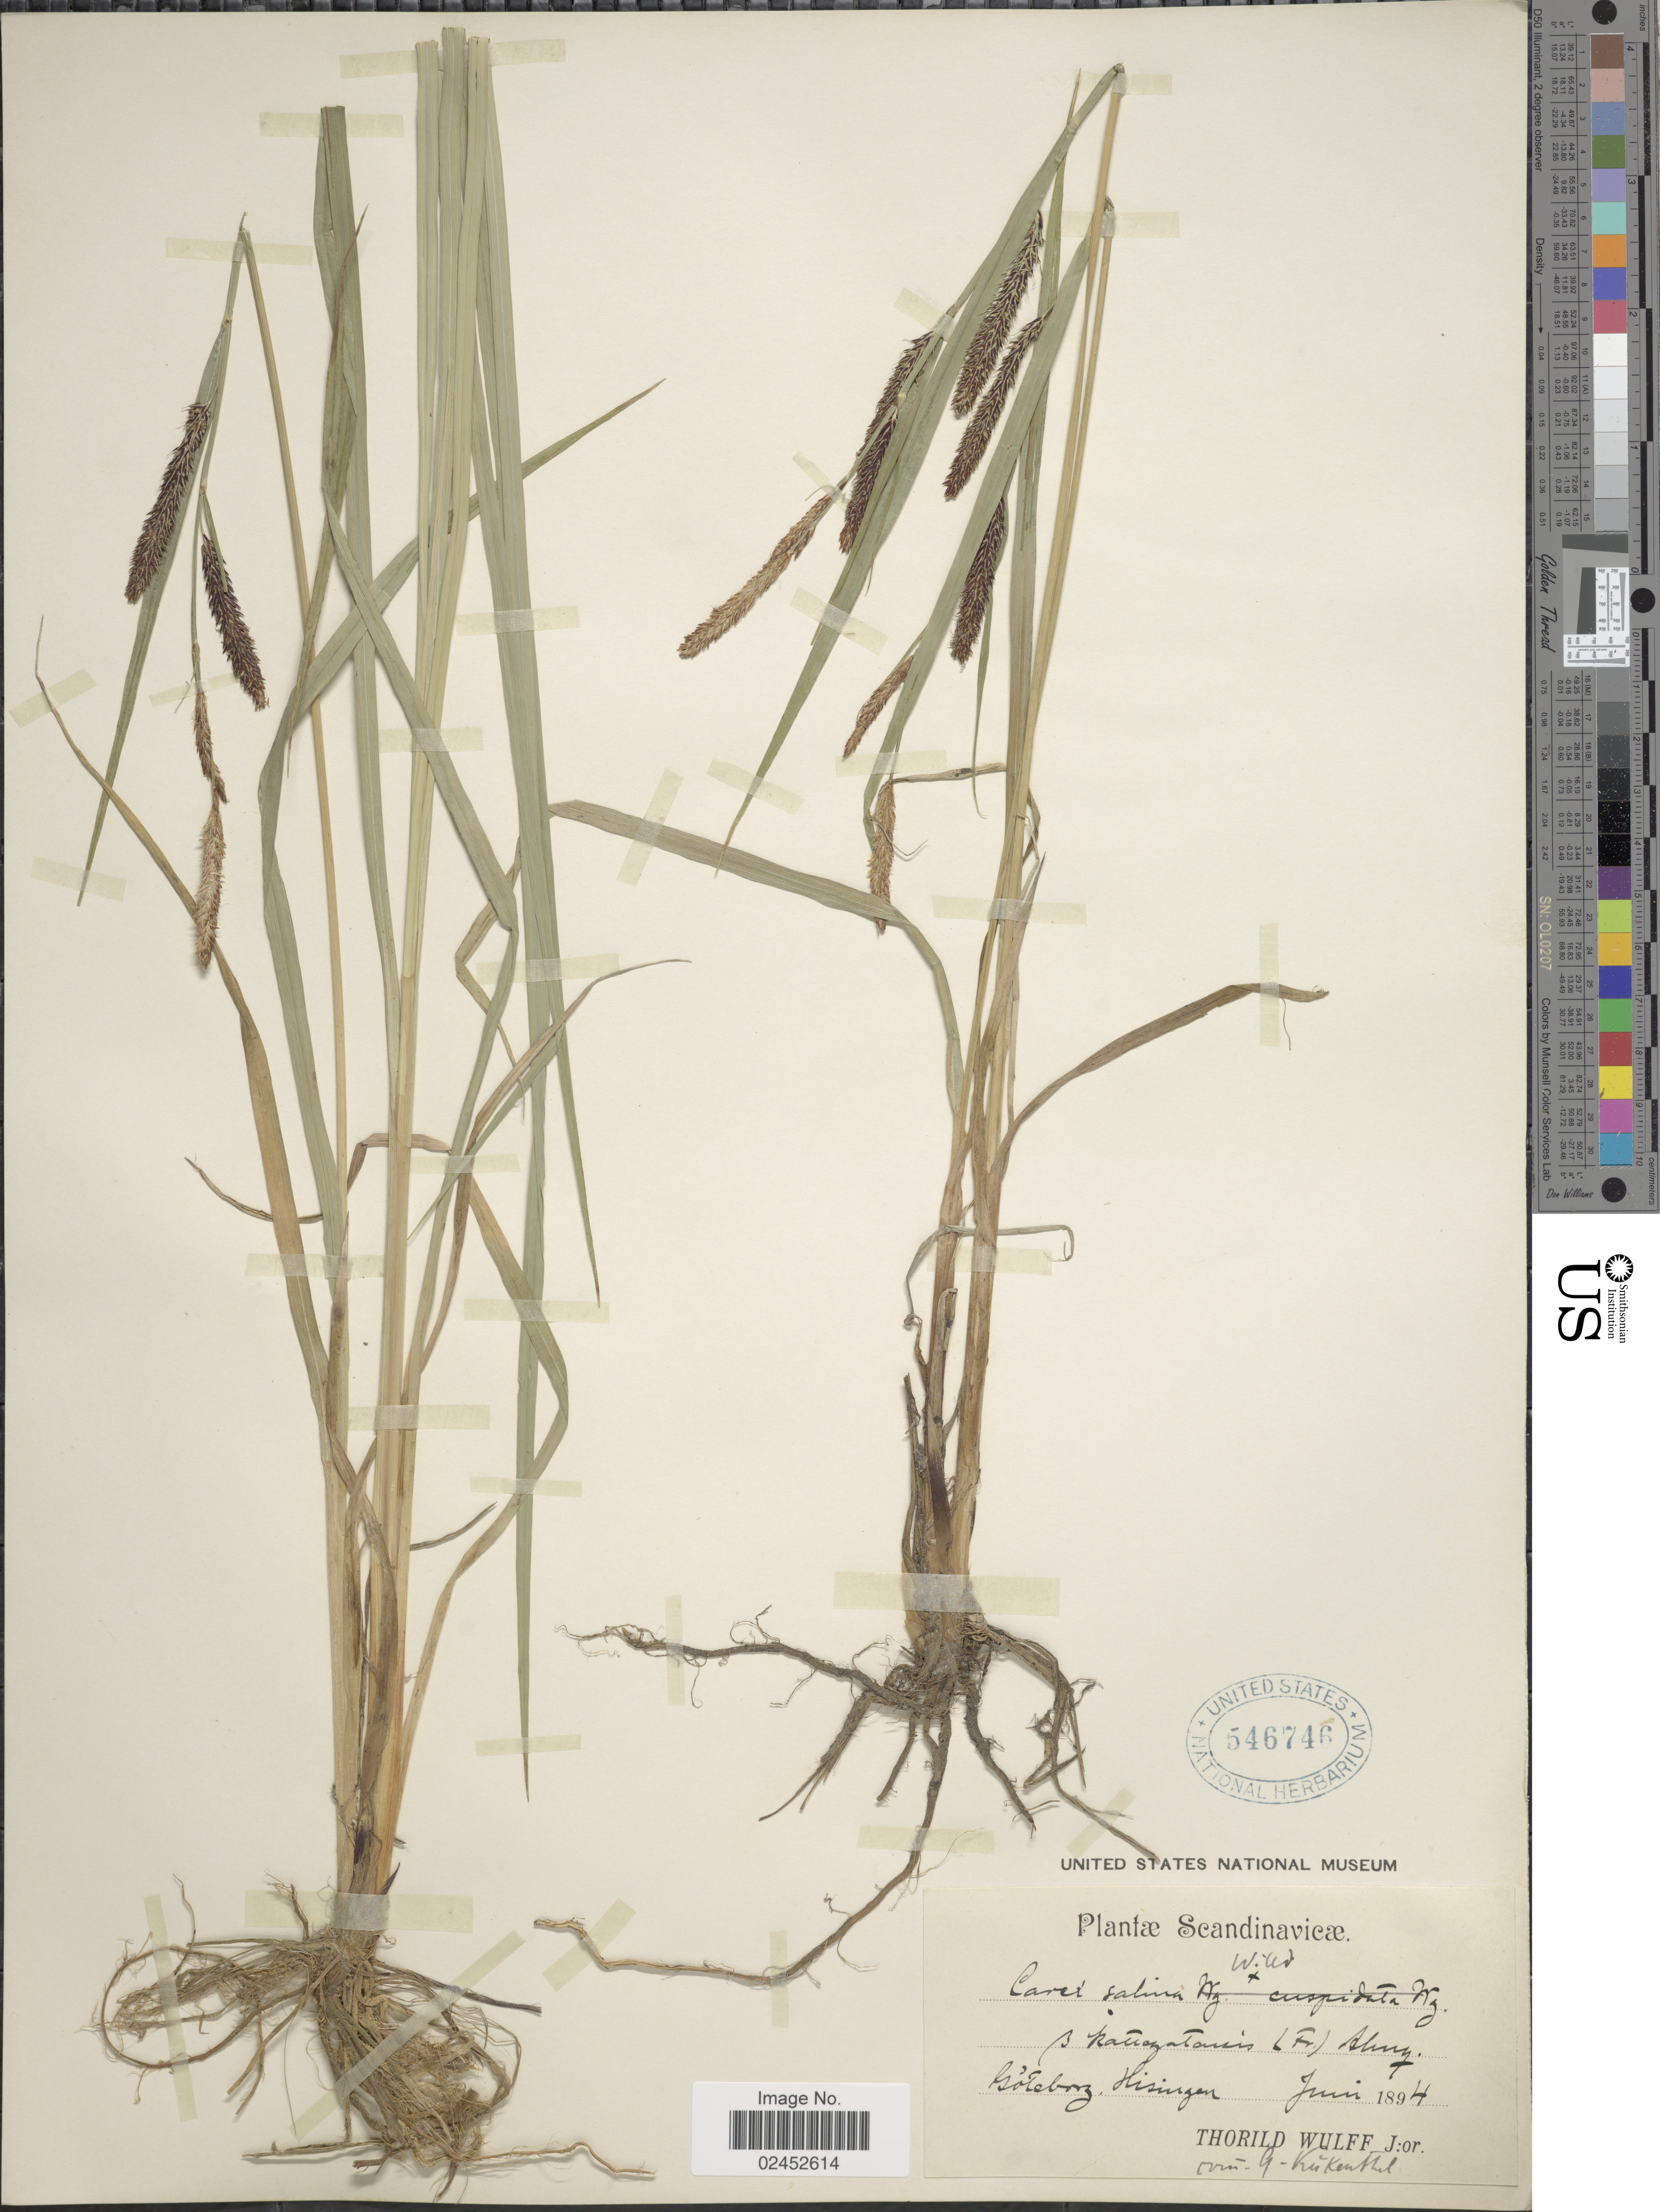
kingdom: Plantae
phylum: Tracheophyta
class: Liliopsida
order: Poales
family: Cyperaceae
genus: Carex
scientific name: Carex salina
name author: Wahlenb.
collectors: T. Wulff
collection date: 1894-06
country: Sweden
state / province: Västra Götaland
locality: Scandinavicae, Göteborg, Hisingen.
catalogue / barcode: US 546746